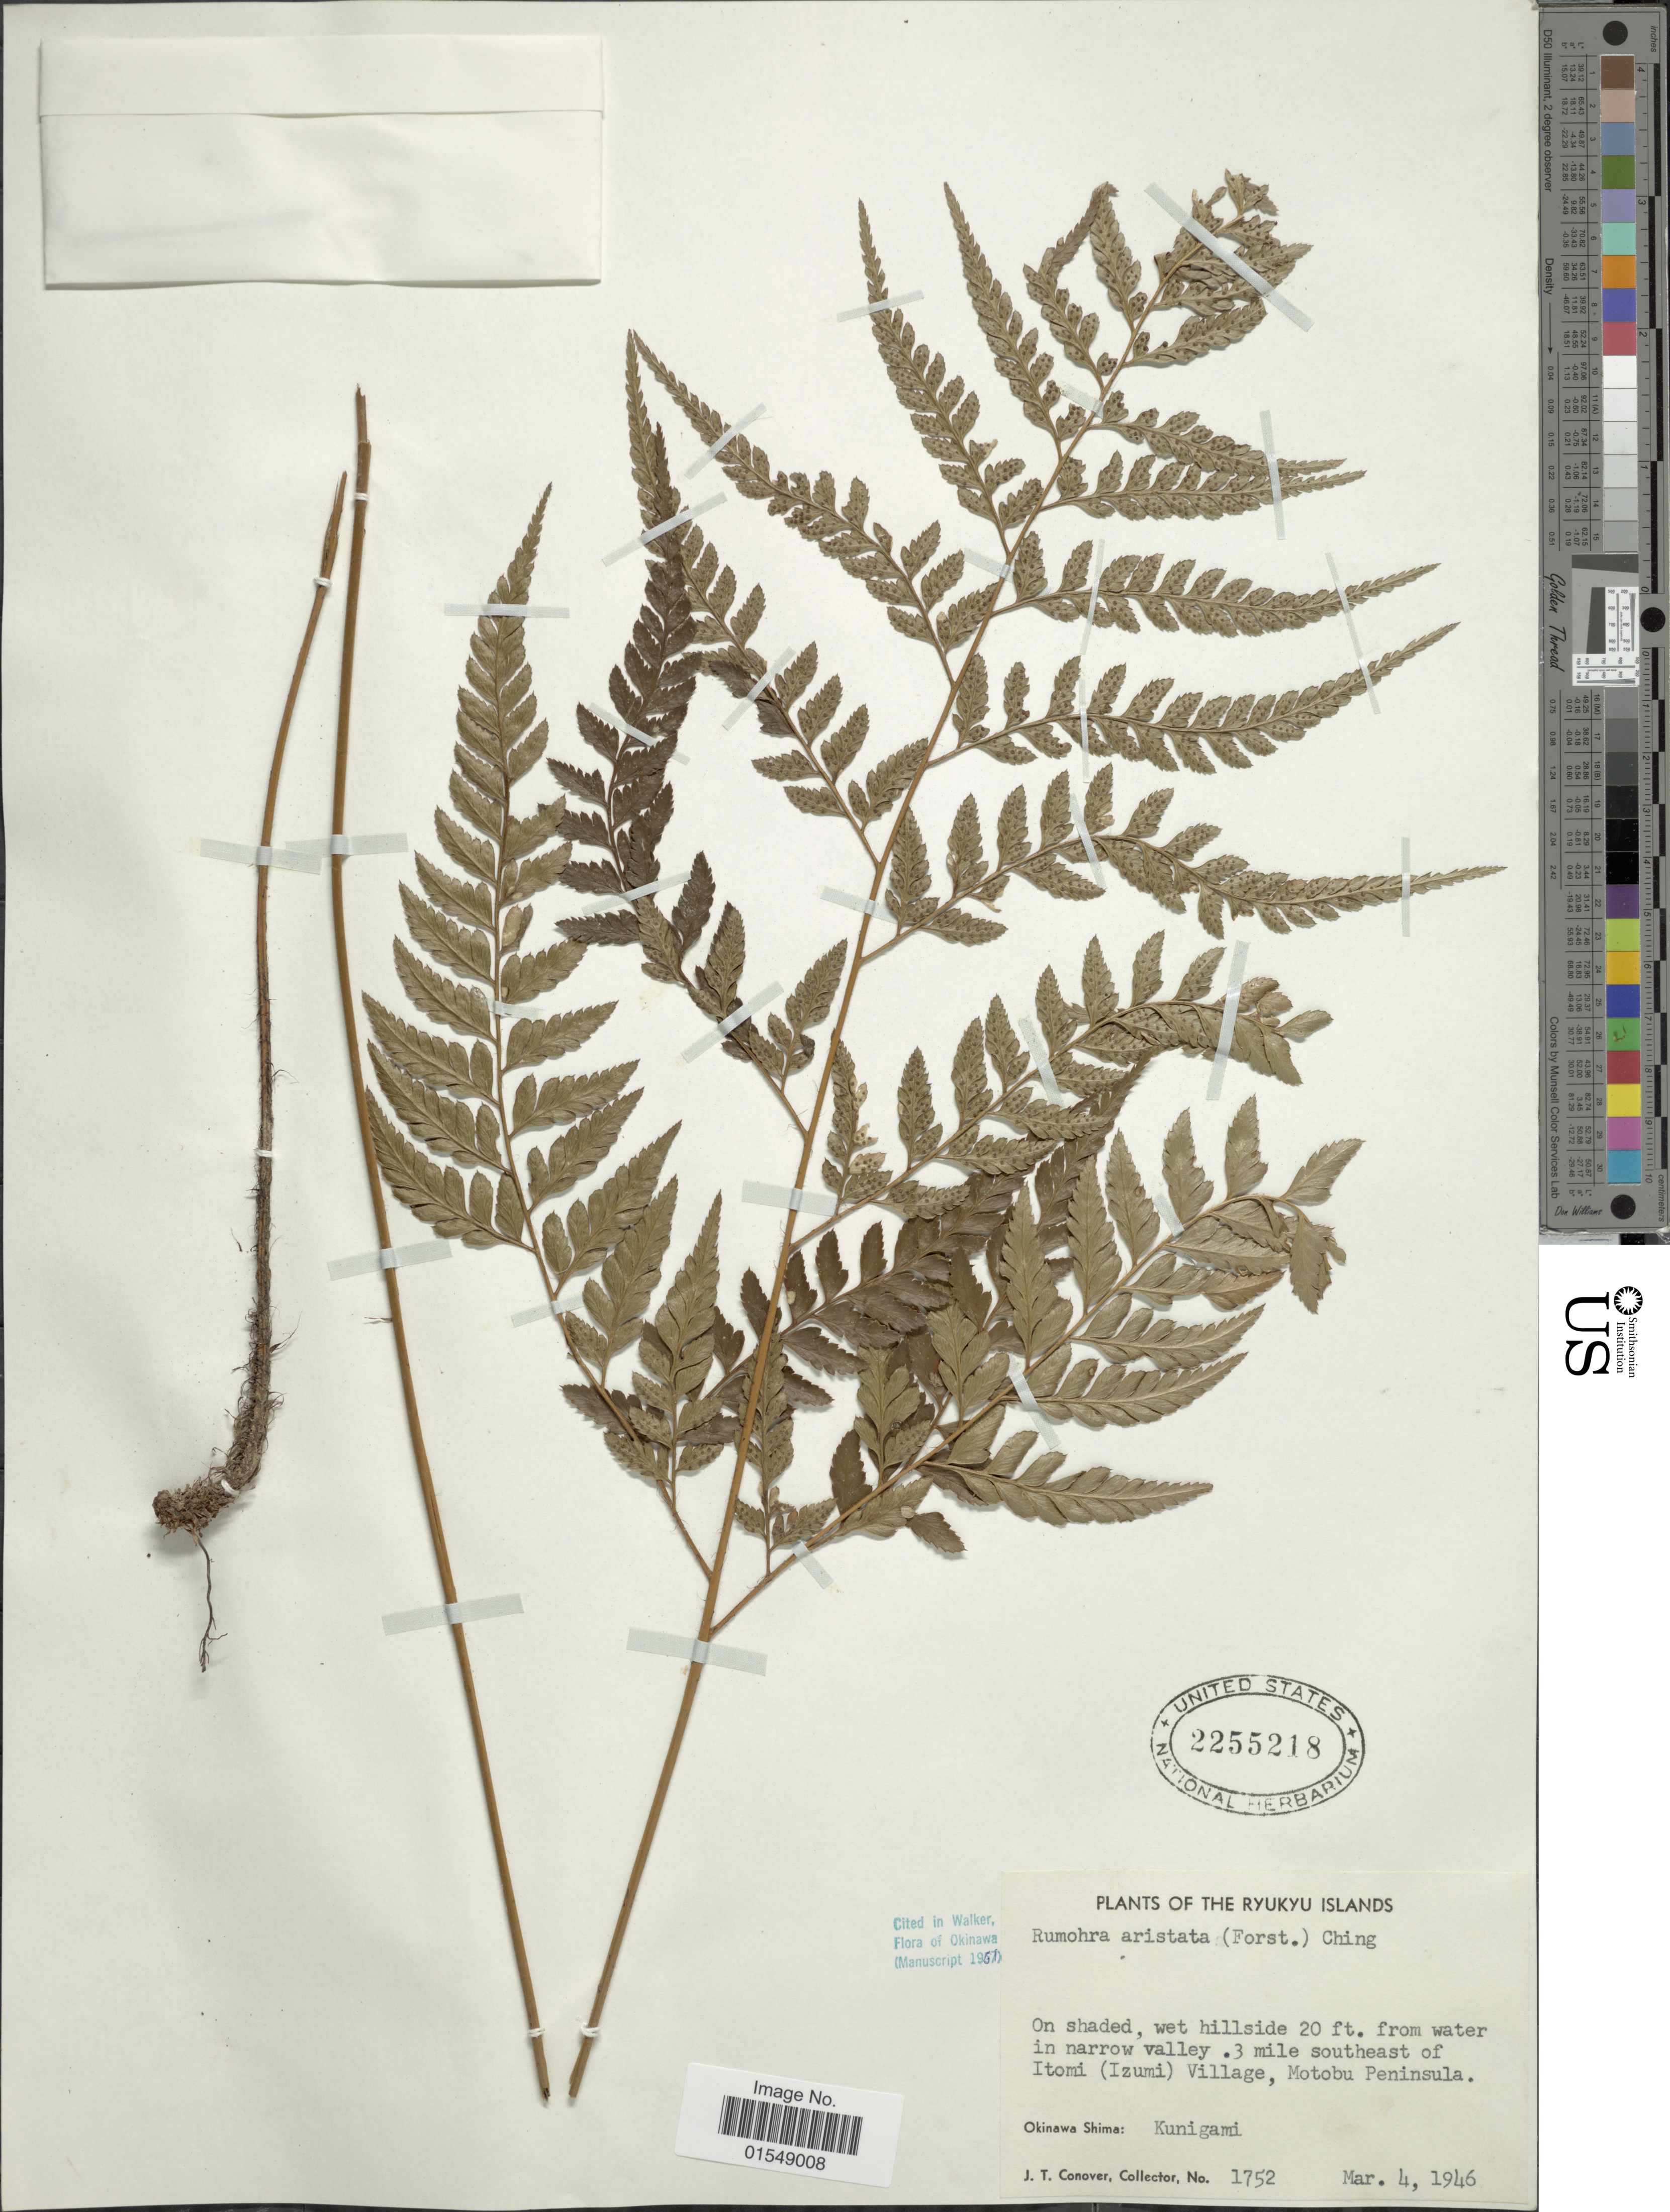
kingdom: Plantae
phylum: Tracheophyta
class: Polypodiopsida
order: Polypodiales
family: Dryopteridaceae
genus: Arachniodes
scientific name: Arachniodes aristata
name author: (G. Forst.) Tindale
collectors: J. T. Conover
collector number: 1752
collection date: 1946-03-04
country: Japan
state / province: Okinawa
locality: Ryukyu Islands, 3 mile southeast of Itomi (Izumi) Village, Motobu Peninsula, Okinawa Shima: Kunigami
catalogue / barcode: US 2255218